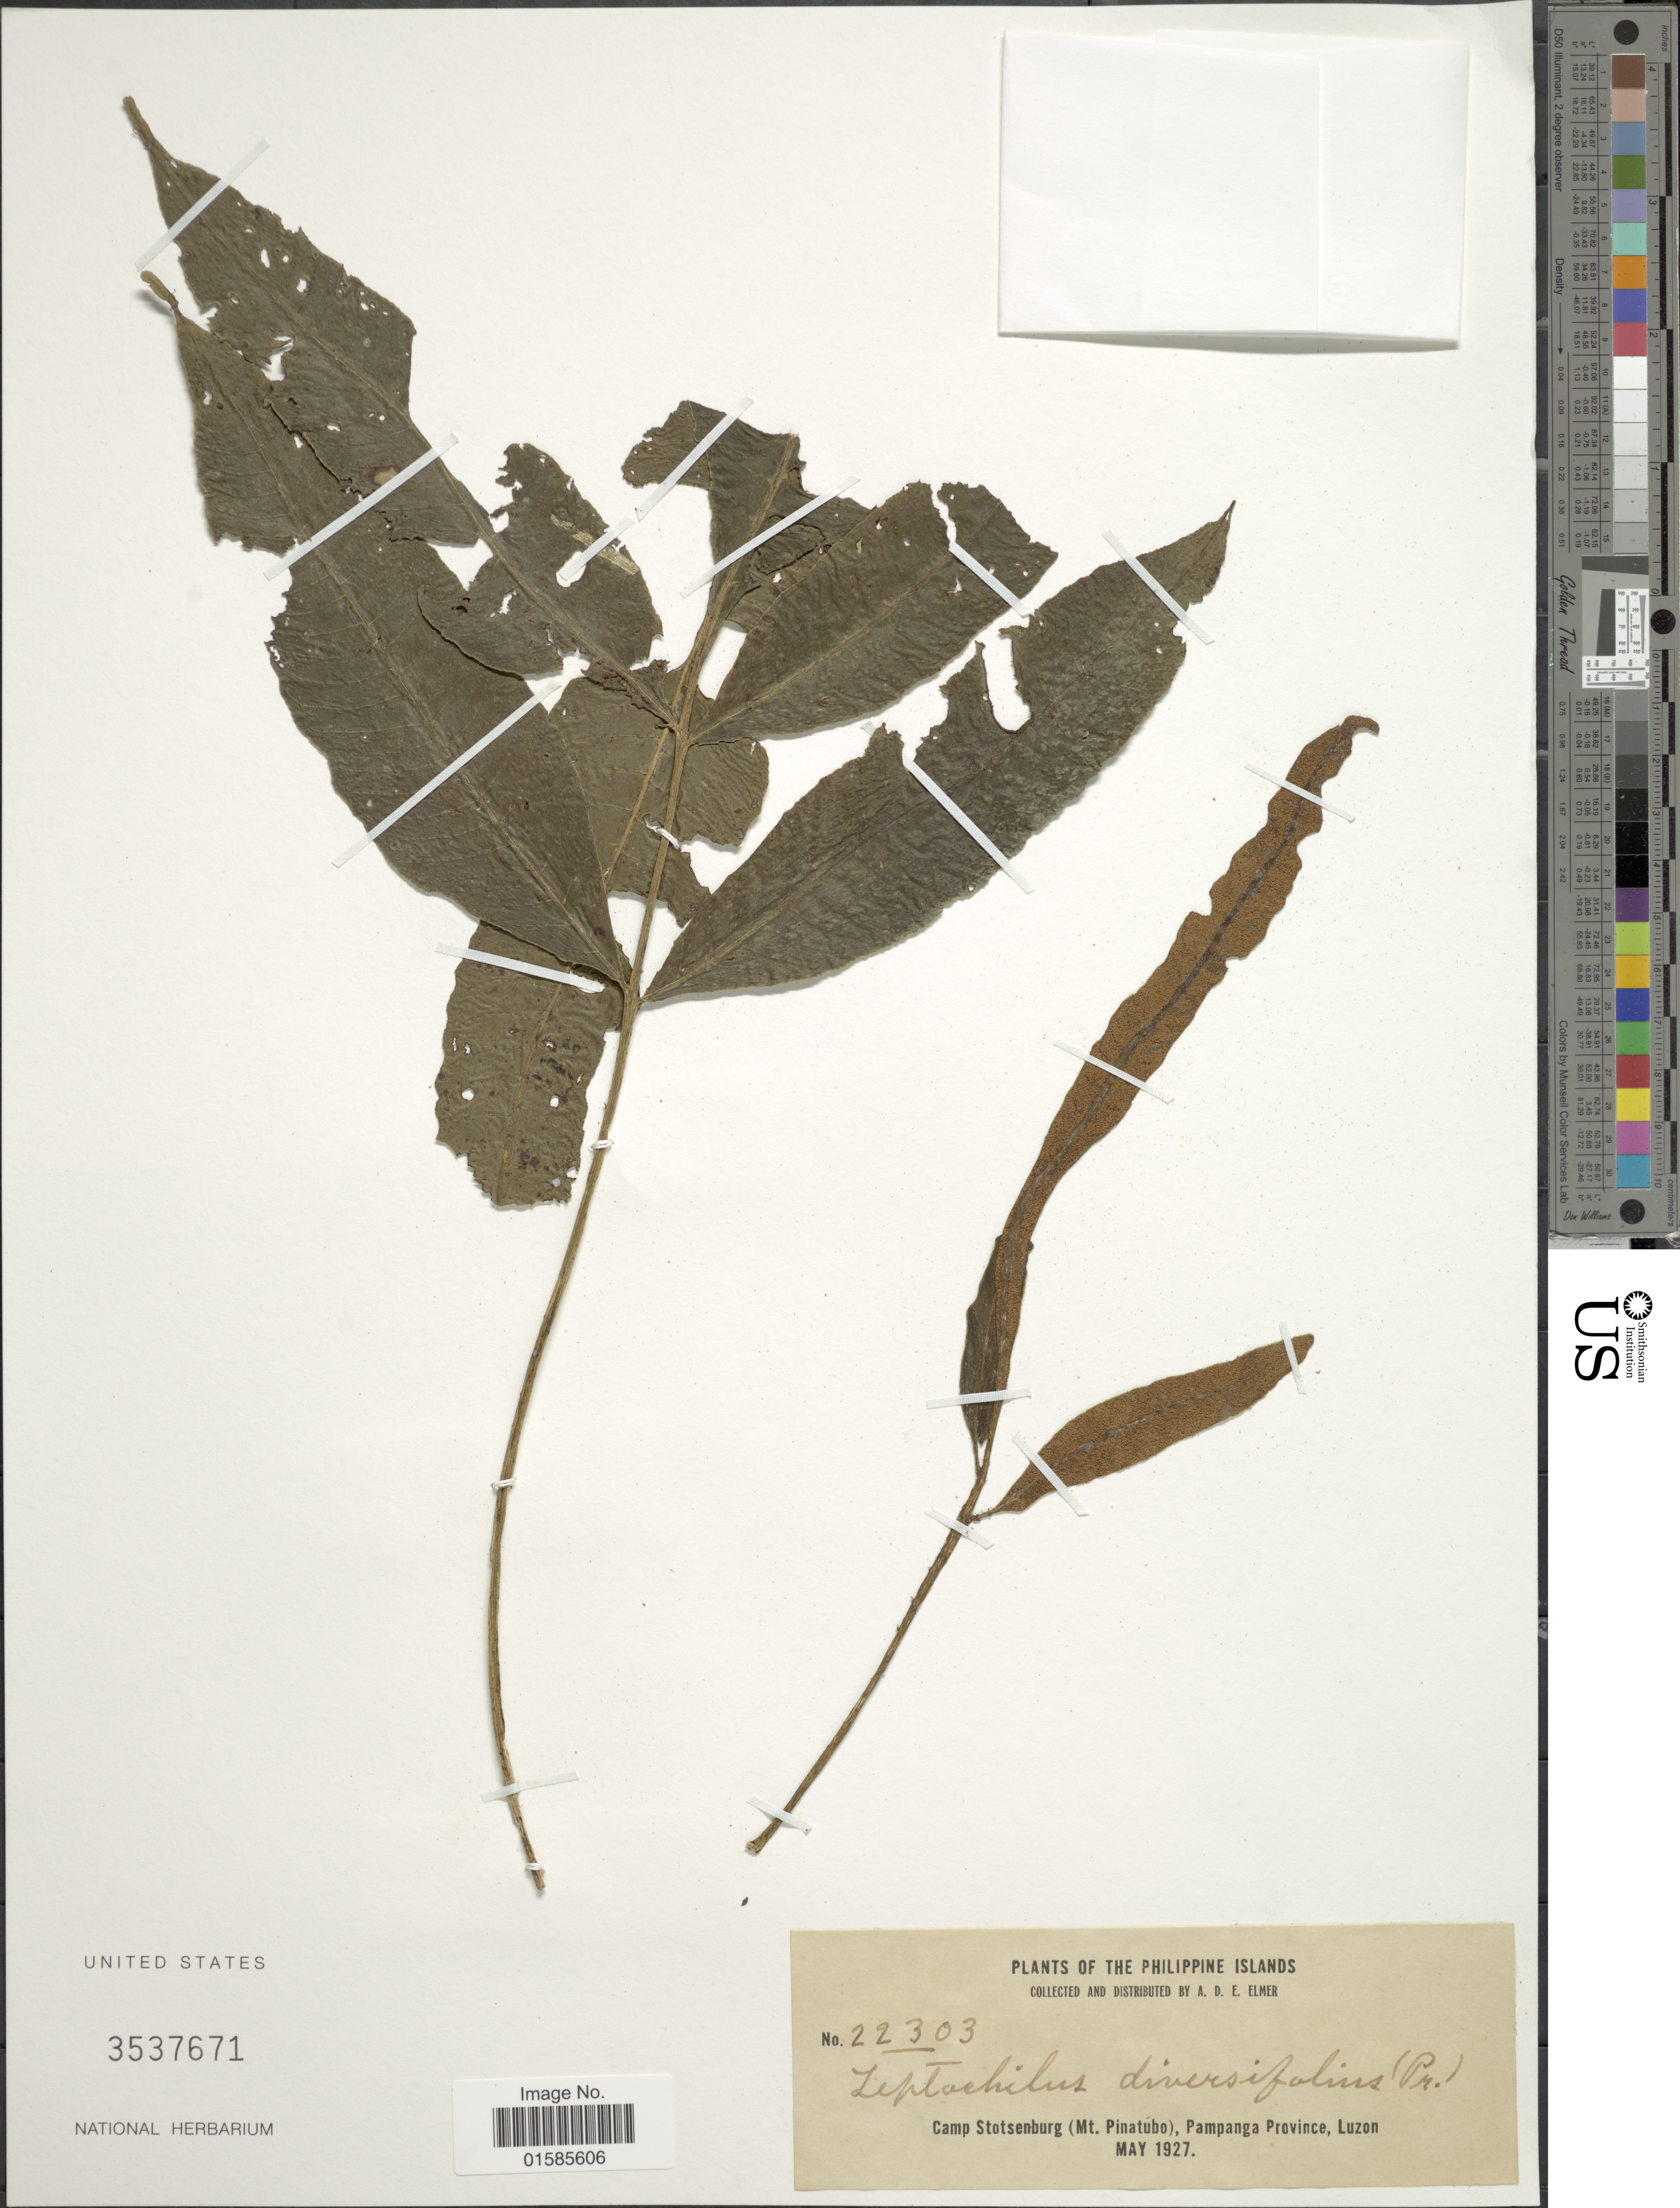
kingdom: Plantae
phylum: Tracheophyta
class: Polypodiopsida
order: Polypodiales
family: Polypodiaceae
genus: Leptochilus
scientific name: Leptochilus diversifolius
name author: (Blume) C. Chr.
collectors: A. D. E. Elmer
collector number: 22303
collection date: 1927-05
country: Philippines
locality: The Phillipine Islands, Camp Stotsenburg (Mt. Pinatubo, Pampanga Luzon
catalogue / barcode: US 3537671